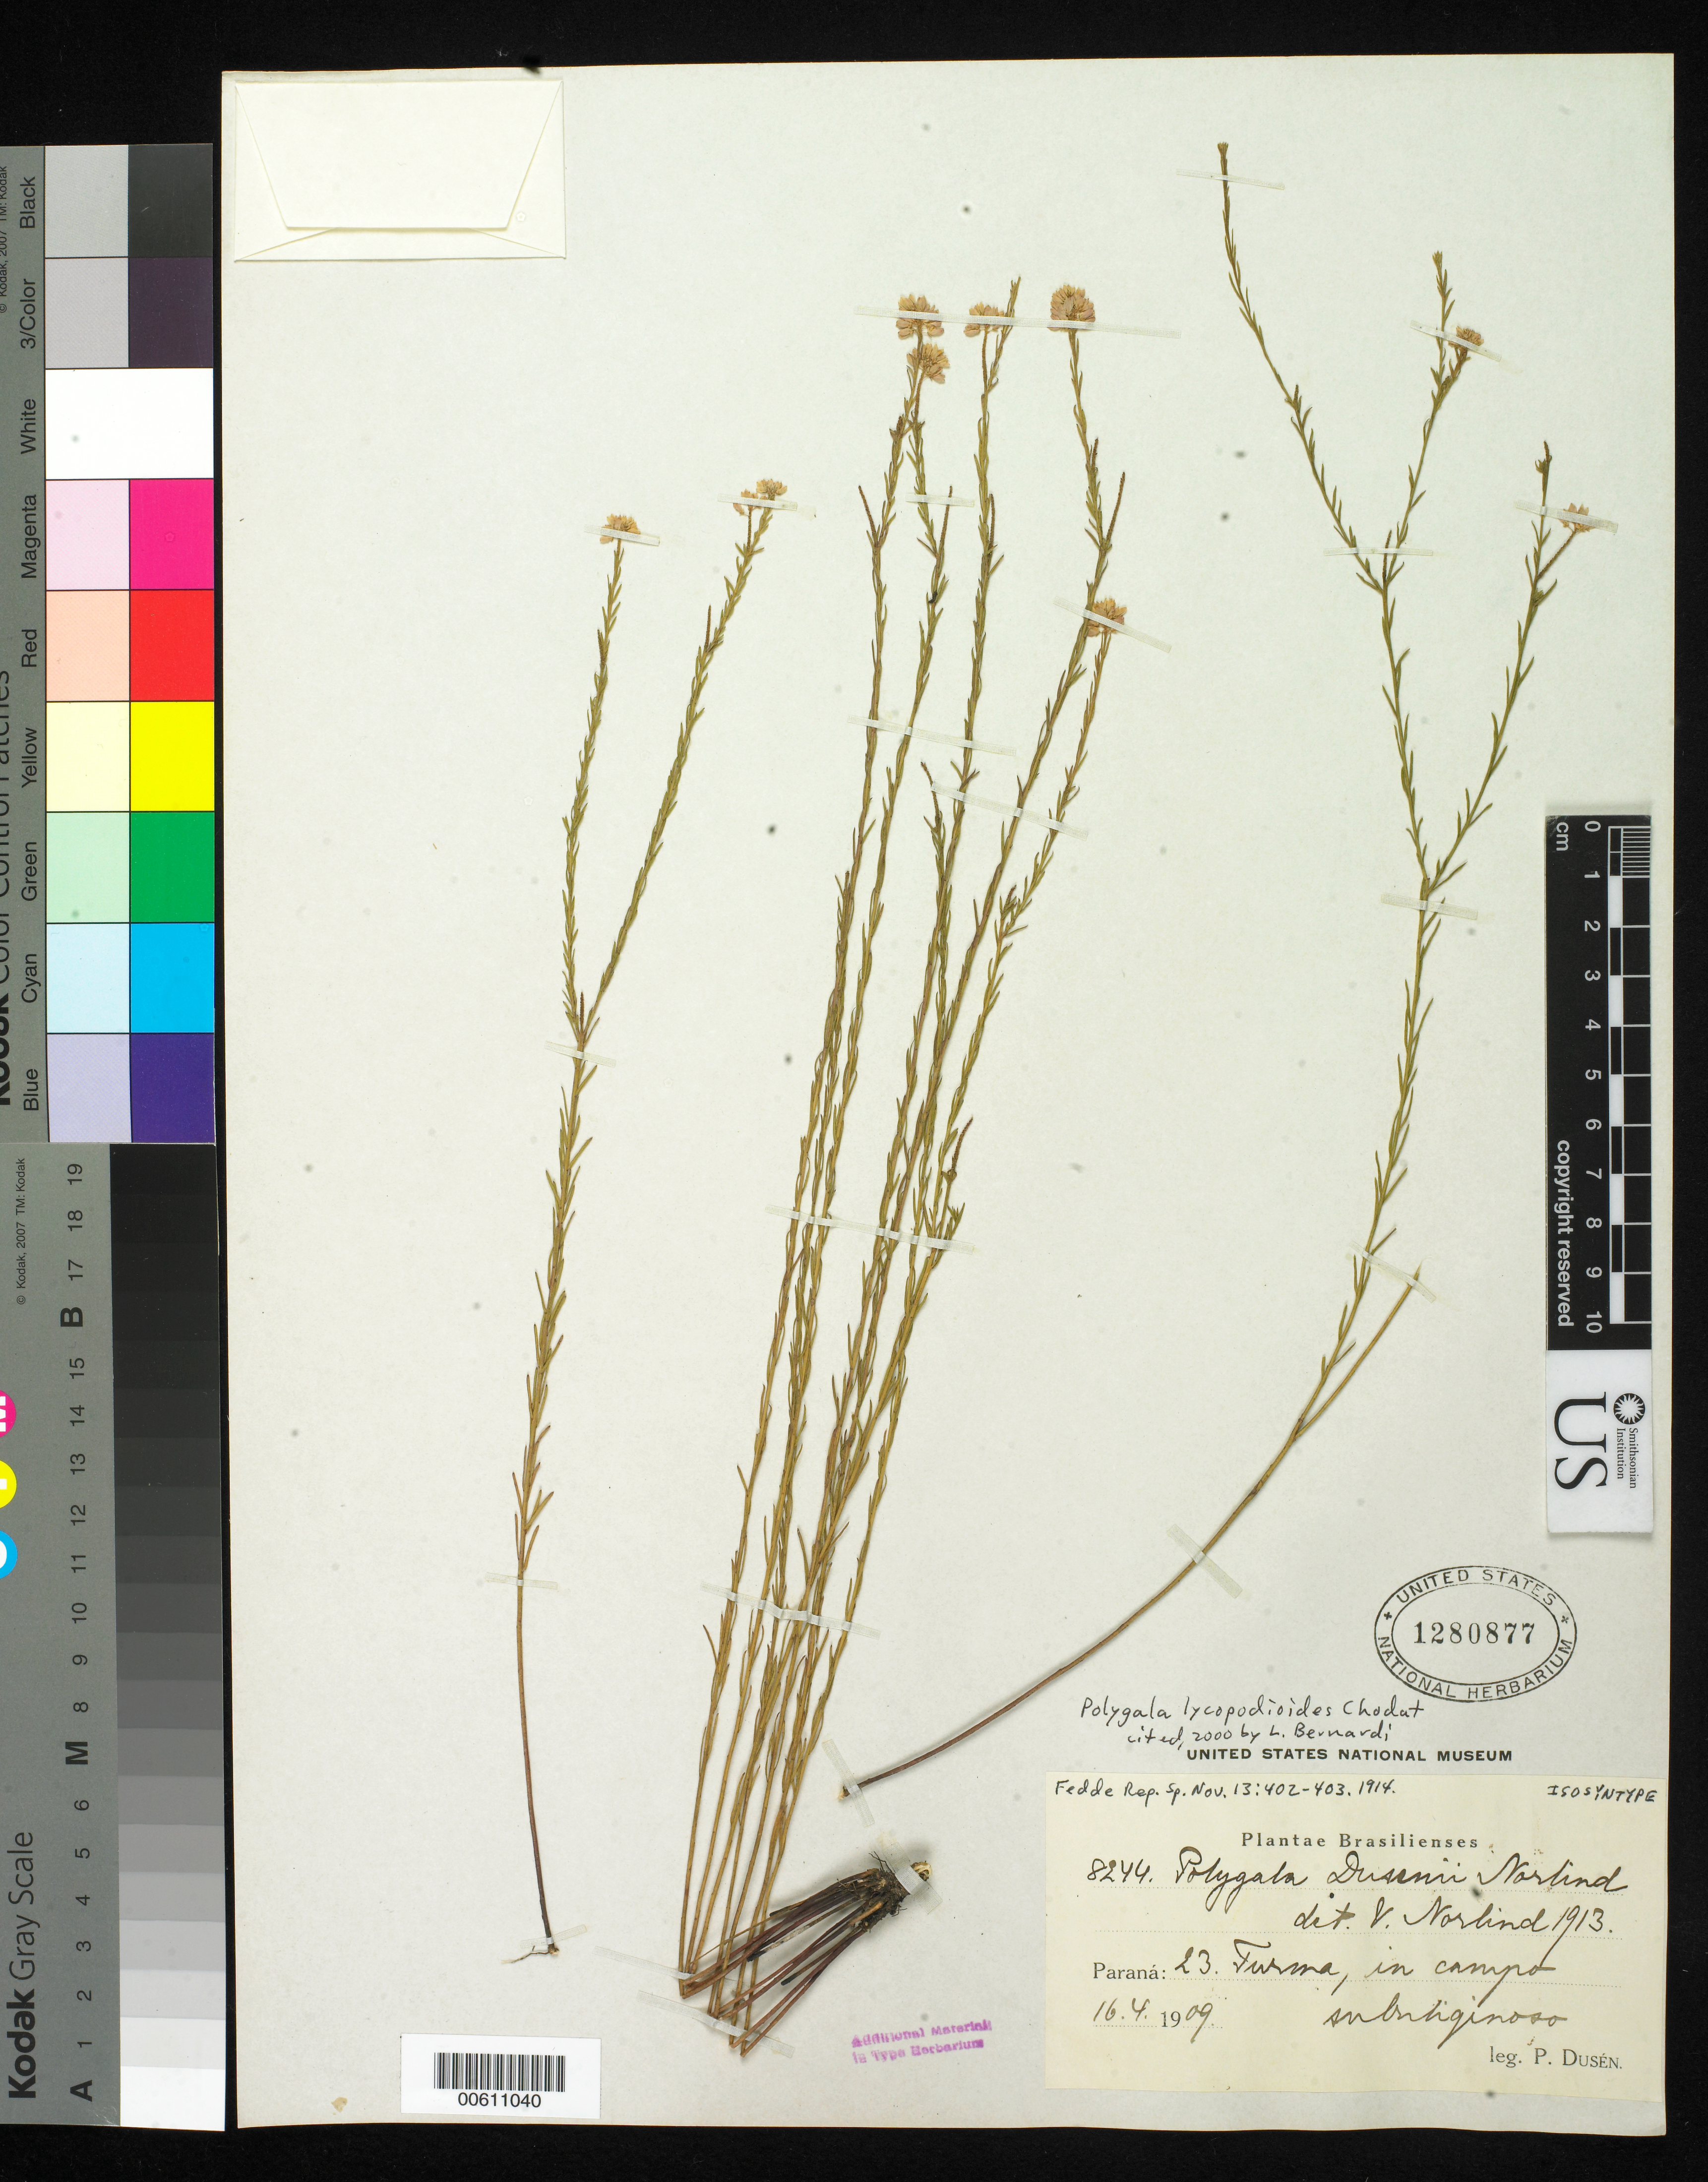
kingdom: Plantae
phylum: Tracheophyta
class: Magnoliopsida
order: Fabales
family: Polygalaceae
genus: Polygala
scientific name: Polygala dusenii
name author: Norlind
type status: Isosyntype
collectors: P. Dusén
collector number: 8244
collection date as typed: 16 Apr 1909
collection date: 1909-04-16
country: Brazil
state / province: Paraná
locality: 23 Turma.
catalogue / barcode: US 1280877